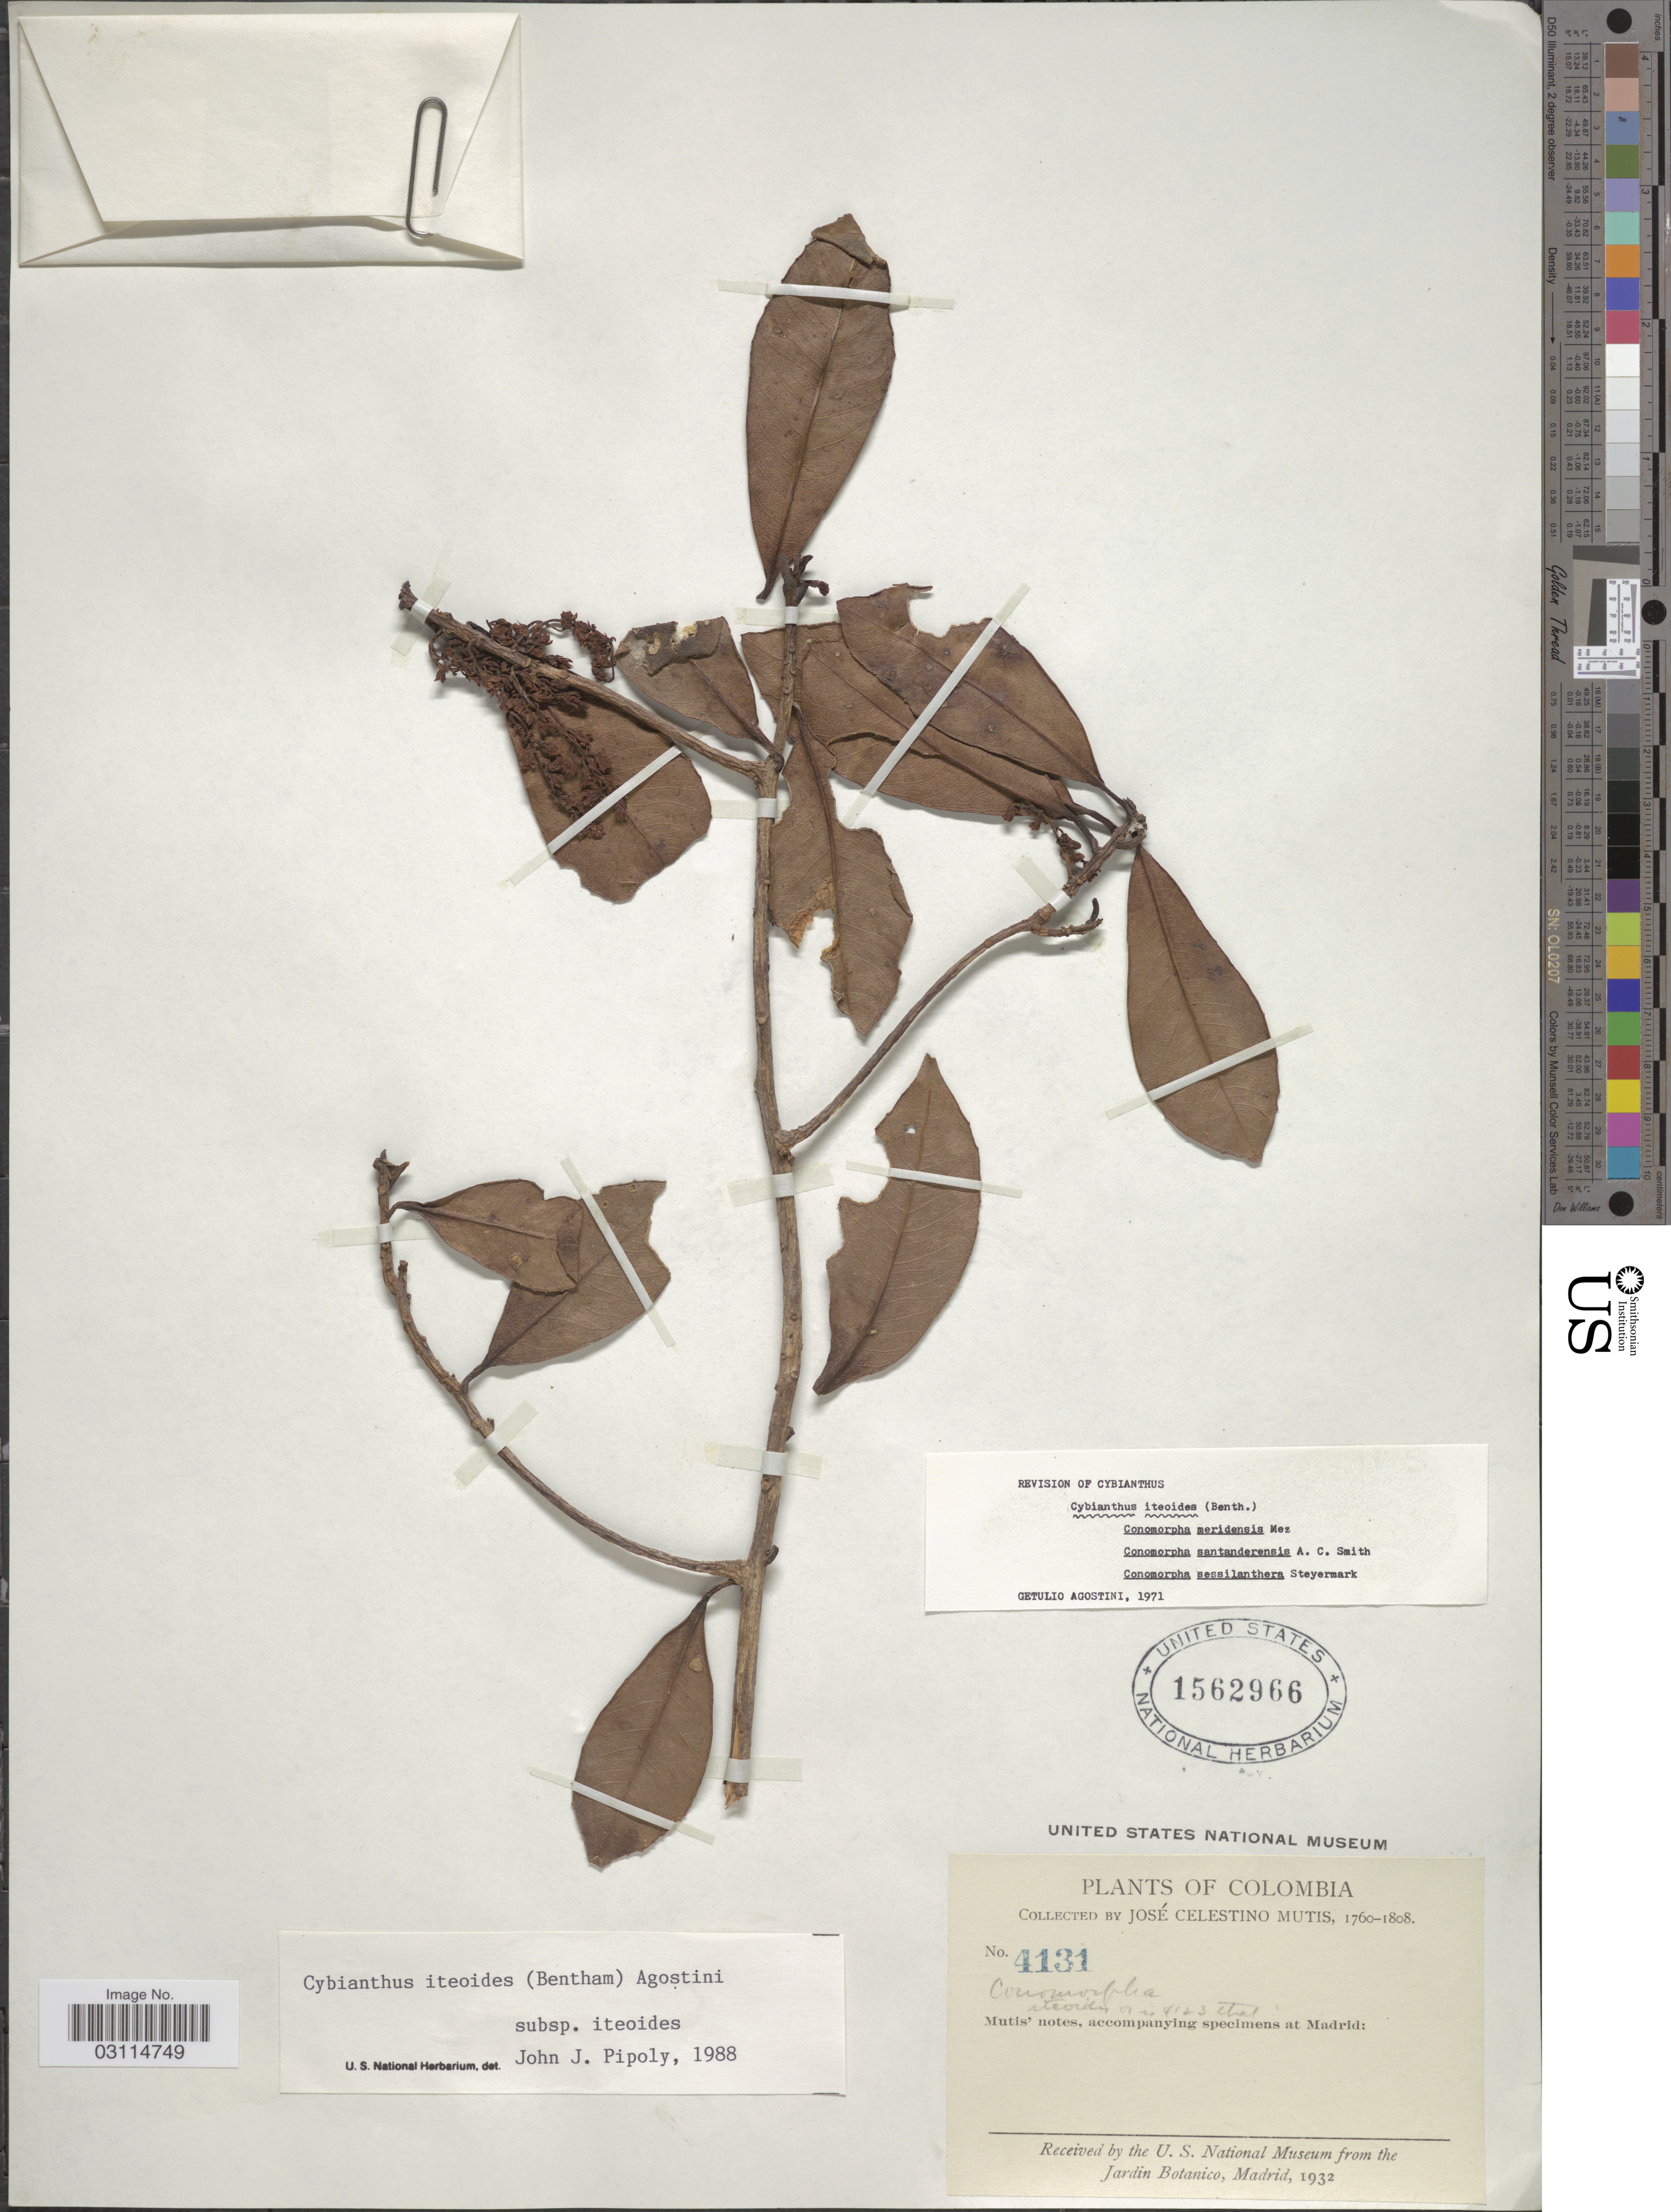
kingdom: Plantae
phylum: Tracheophyta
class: Magnoliopsida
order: Ericales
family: Primulaceae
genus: Cybianthus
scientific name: Cybianthus iteoides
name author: (Benth.) G. Agostini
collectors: J. C. B. Mutis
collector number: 4131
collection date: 1760/1808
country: Colombia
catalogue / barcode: US 1562966